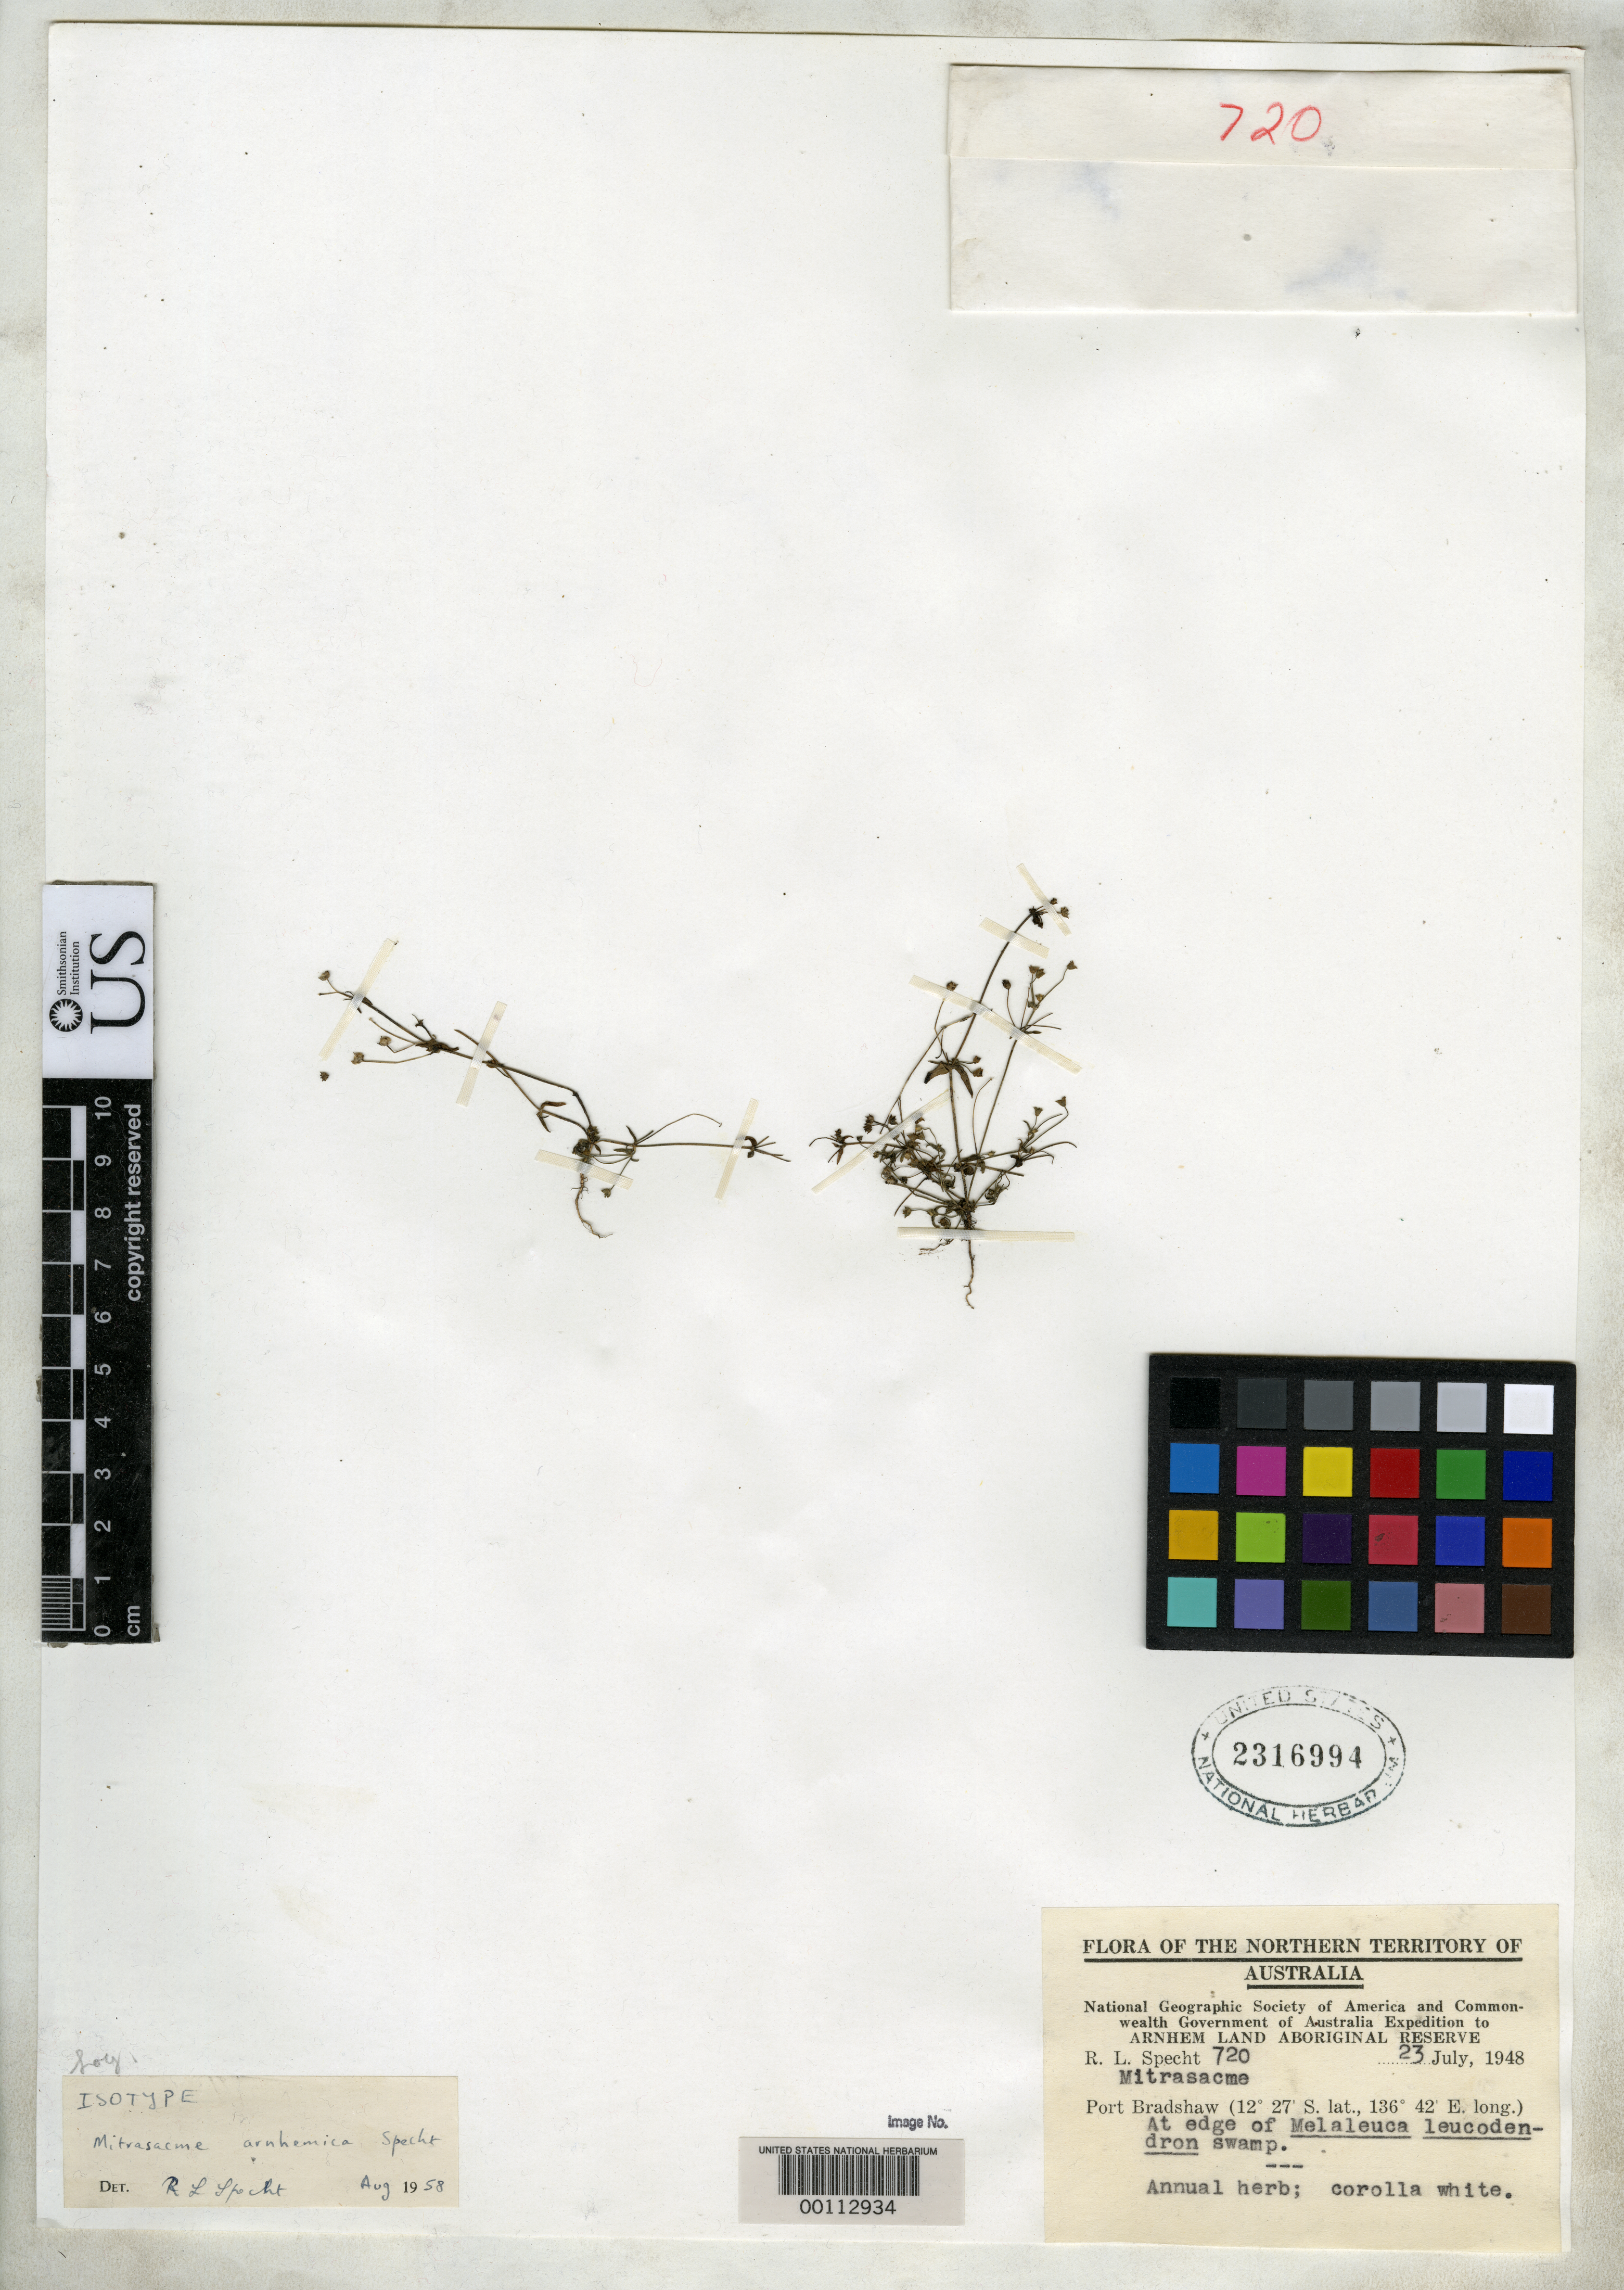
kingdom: Plantae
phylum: Tracheophyta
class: Magnoliopsida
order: Gentianales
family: Loganiaceae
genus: Mitrasacme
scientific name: Mitrasacme arnhemica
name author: Specht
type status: Isotype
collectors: R. L. Specht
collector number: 720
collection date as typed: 23 Jul 1948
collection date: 1948-07-23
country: Australia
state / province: Northern Territory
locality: Arnhem Land.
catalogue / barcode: US 2316994